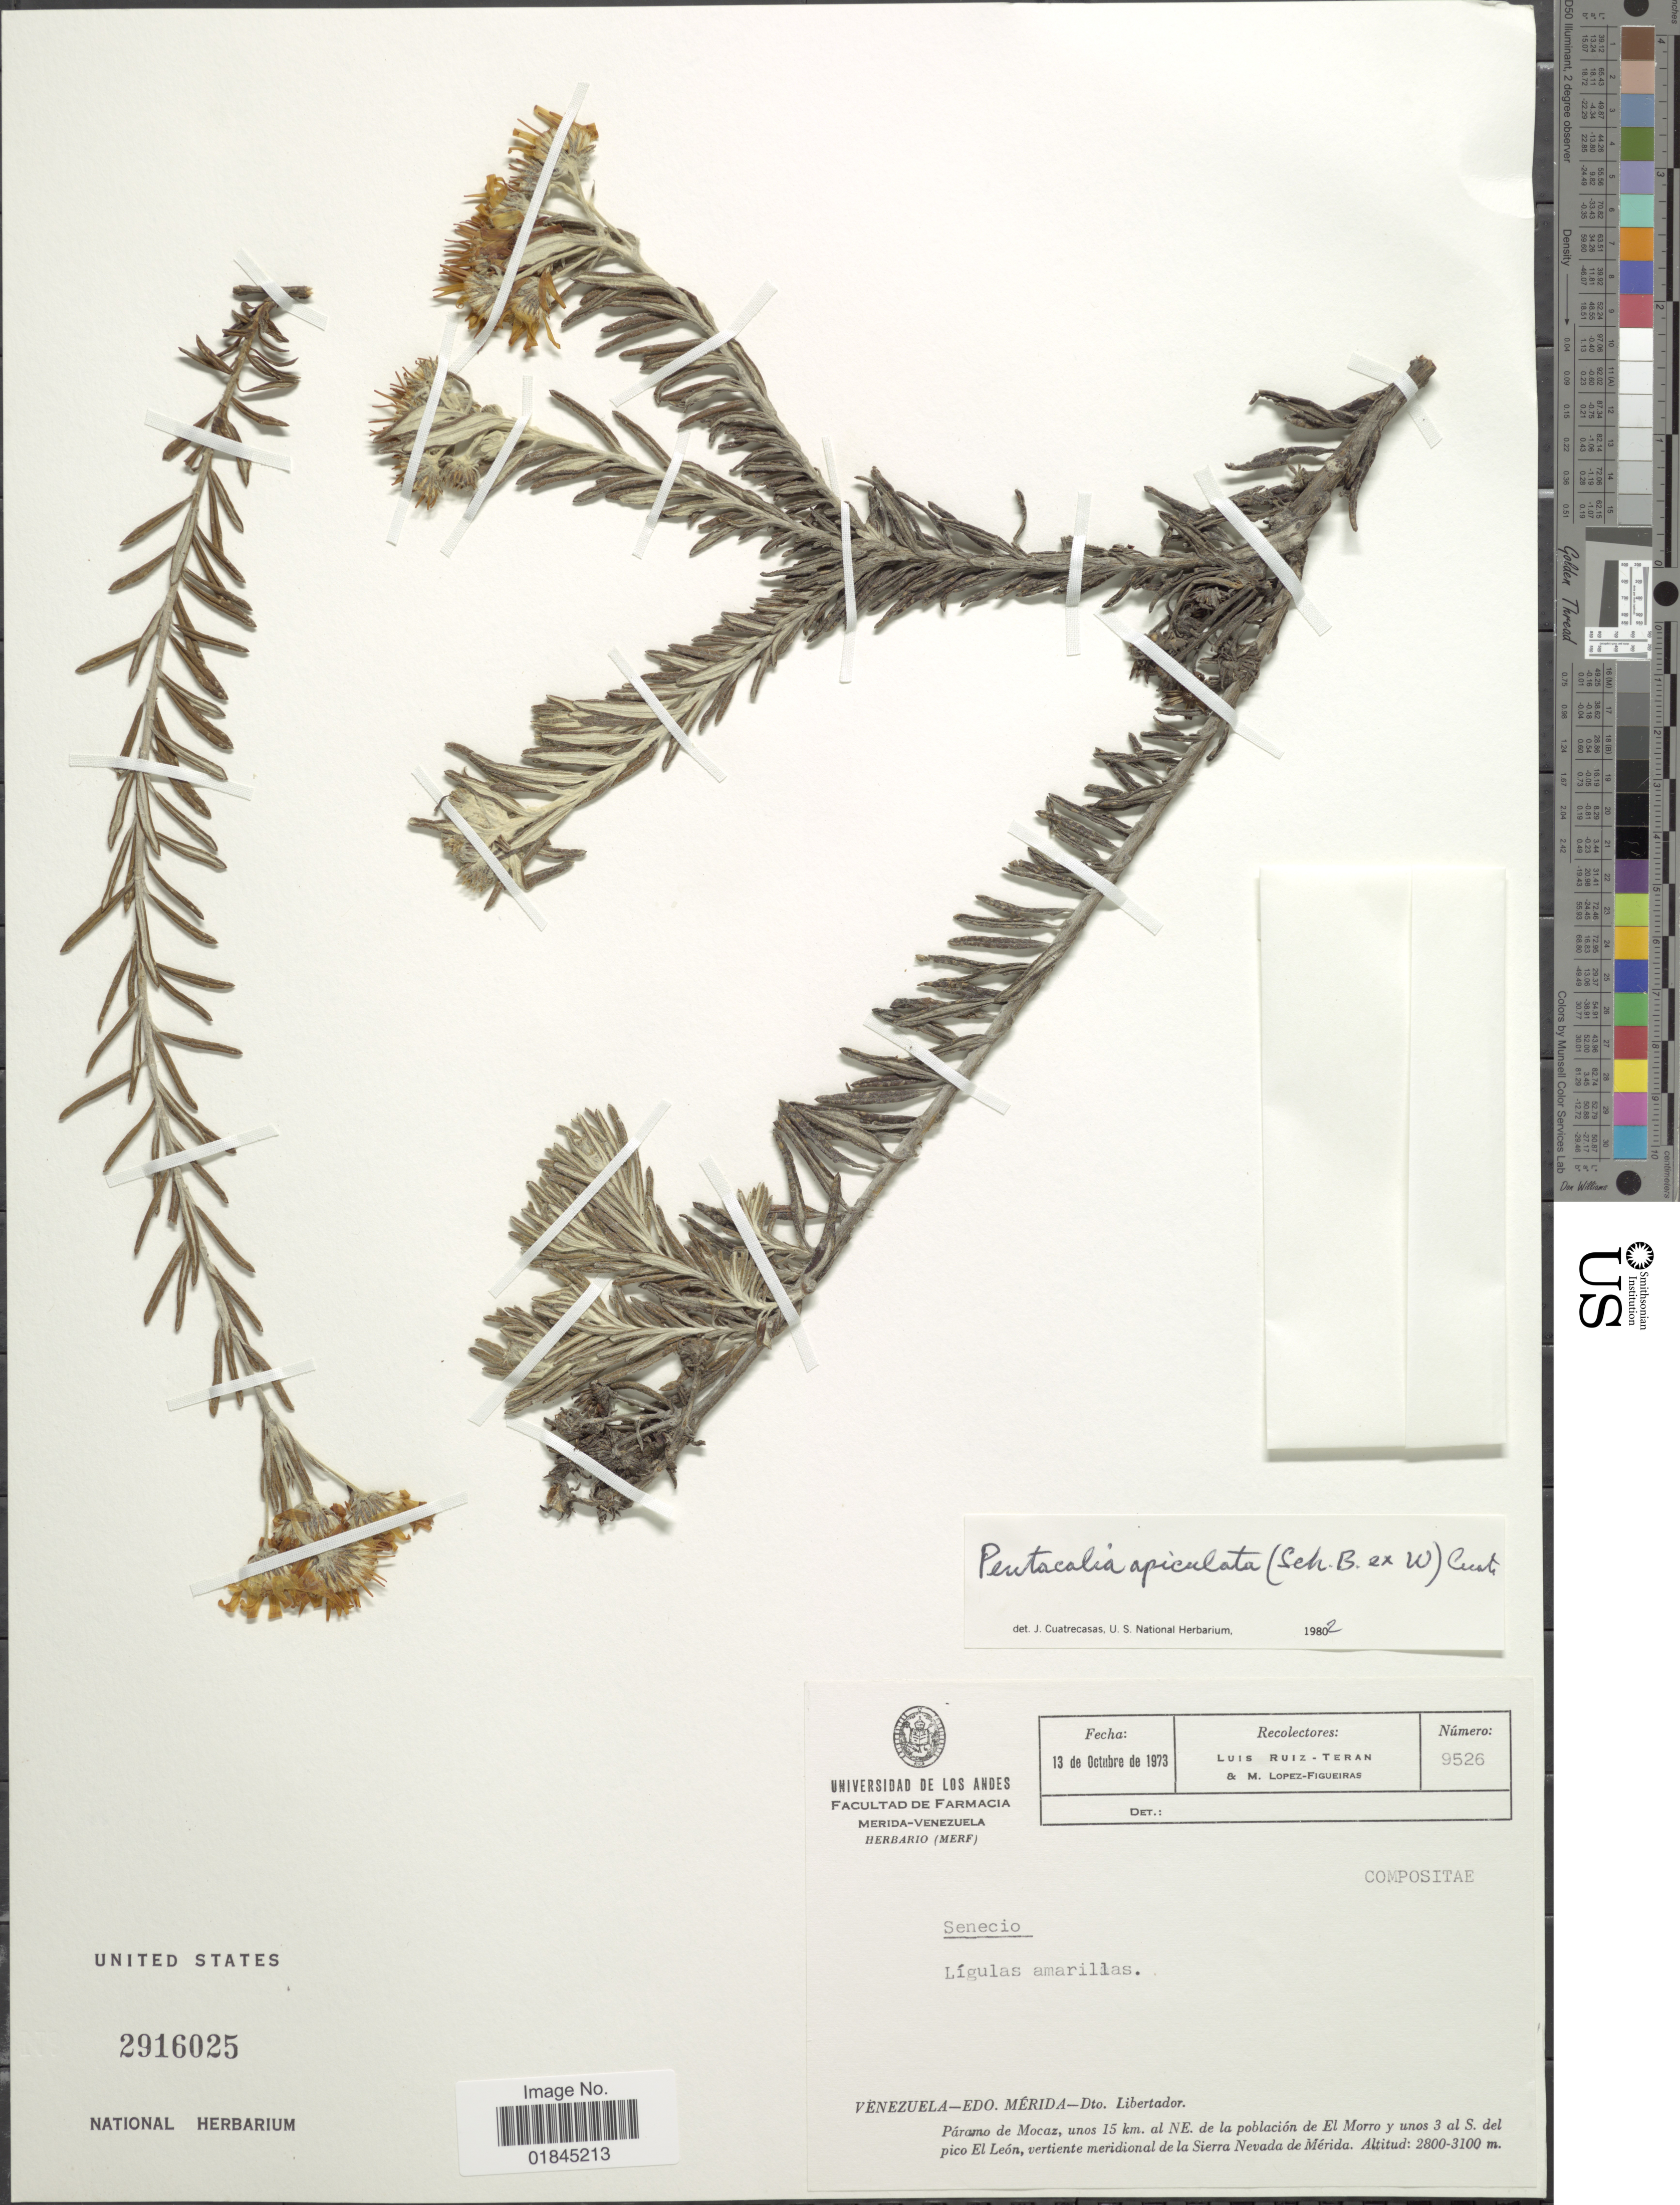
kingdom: Plantae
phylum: Tracheophyta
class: Magnoliopsida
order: Asterales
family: Asteraceae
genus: Pentacalia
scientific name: Pentacalia apiculata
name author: (Sch. Bip. ex Wedd.) Cuatrec.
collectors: L. E. Ruíz-Terán & M. López Figueiras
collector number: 9526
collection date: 1973-10-13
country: Venezuela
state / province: Mérida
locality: Venezuela - Edo. Mérida - Dto. Libertador. Páramo de Mocaz, unos 15 km. al NE. de la población de El Morro y unos 3 al S. del pico El León, vertiente meridional de la Sierra Nevada de Mérida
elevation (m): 2800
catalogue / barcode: US 2916025